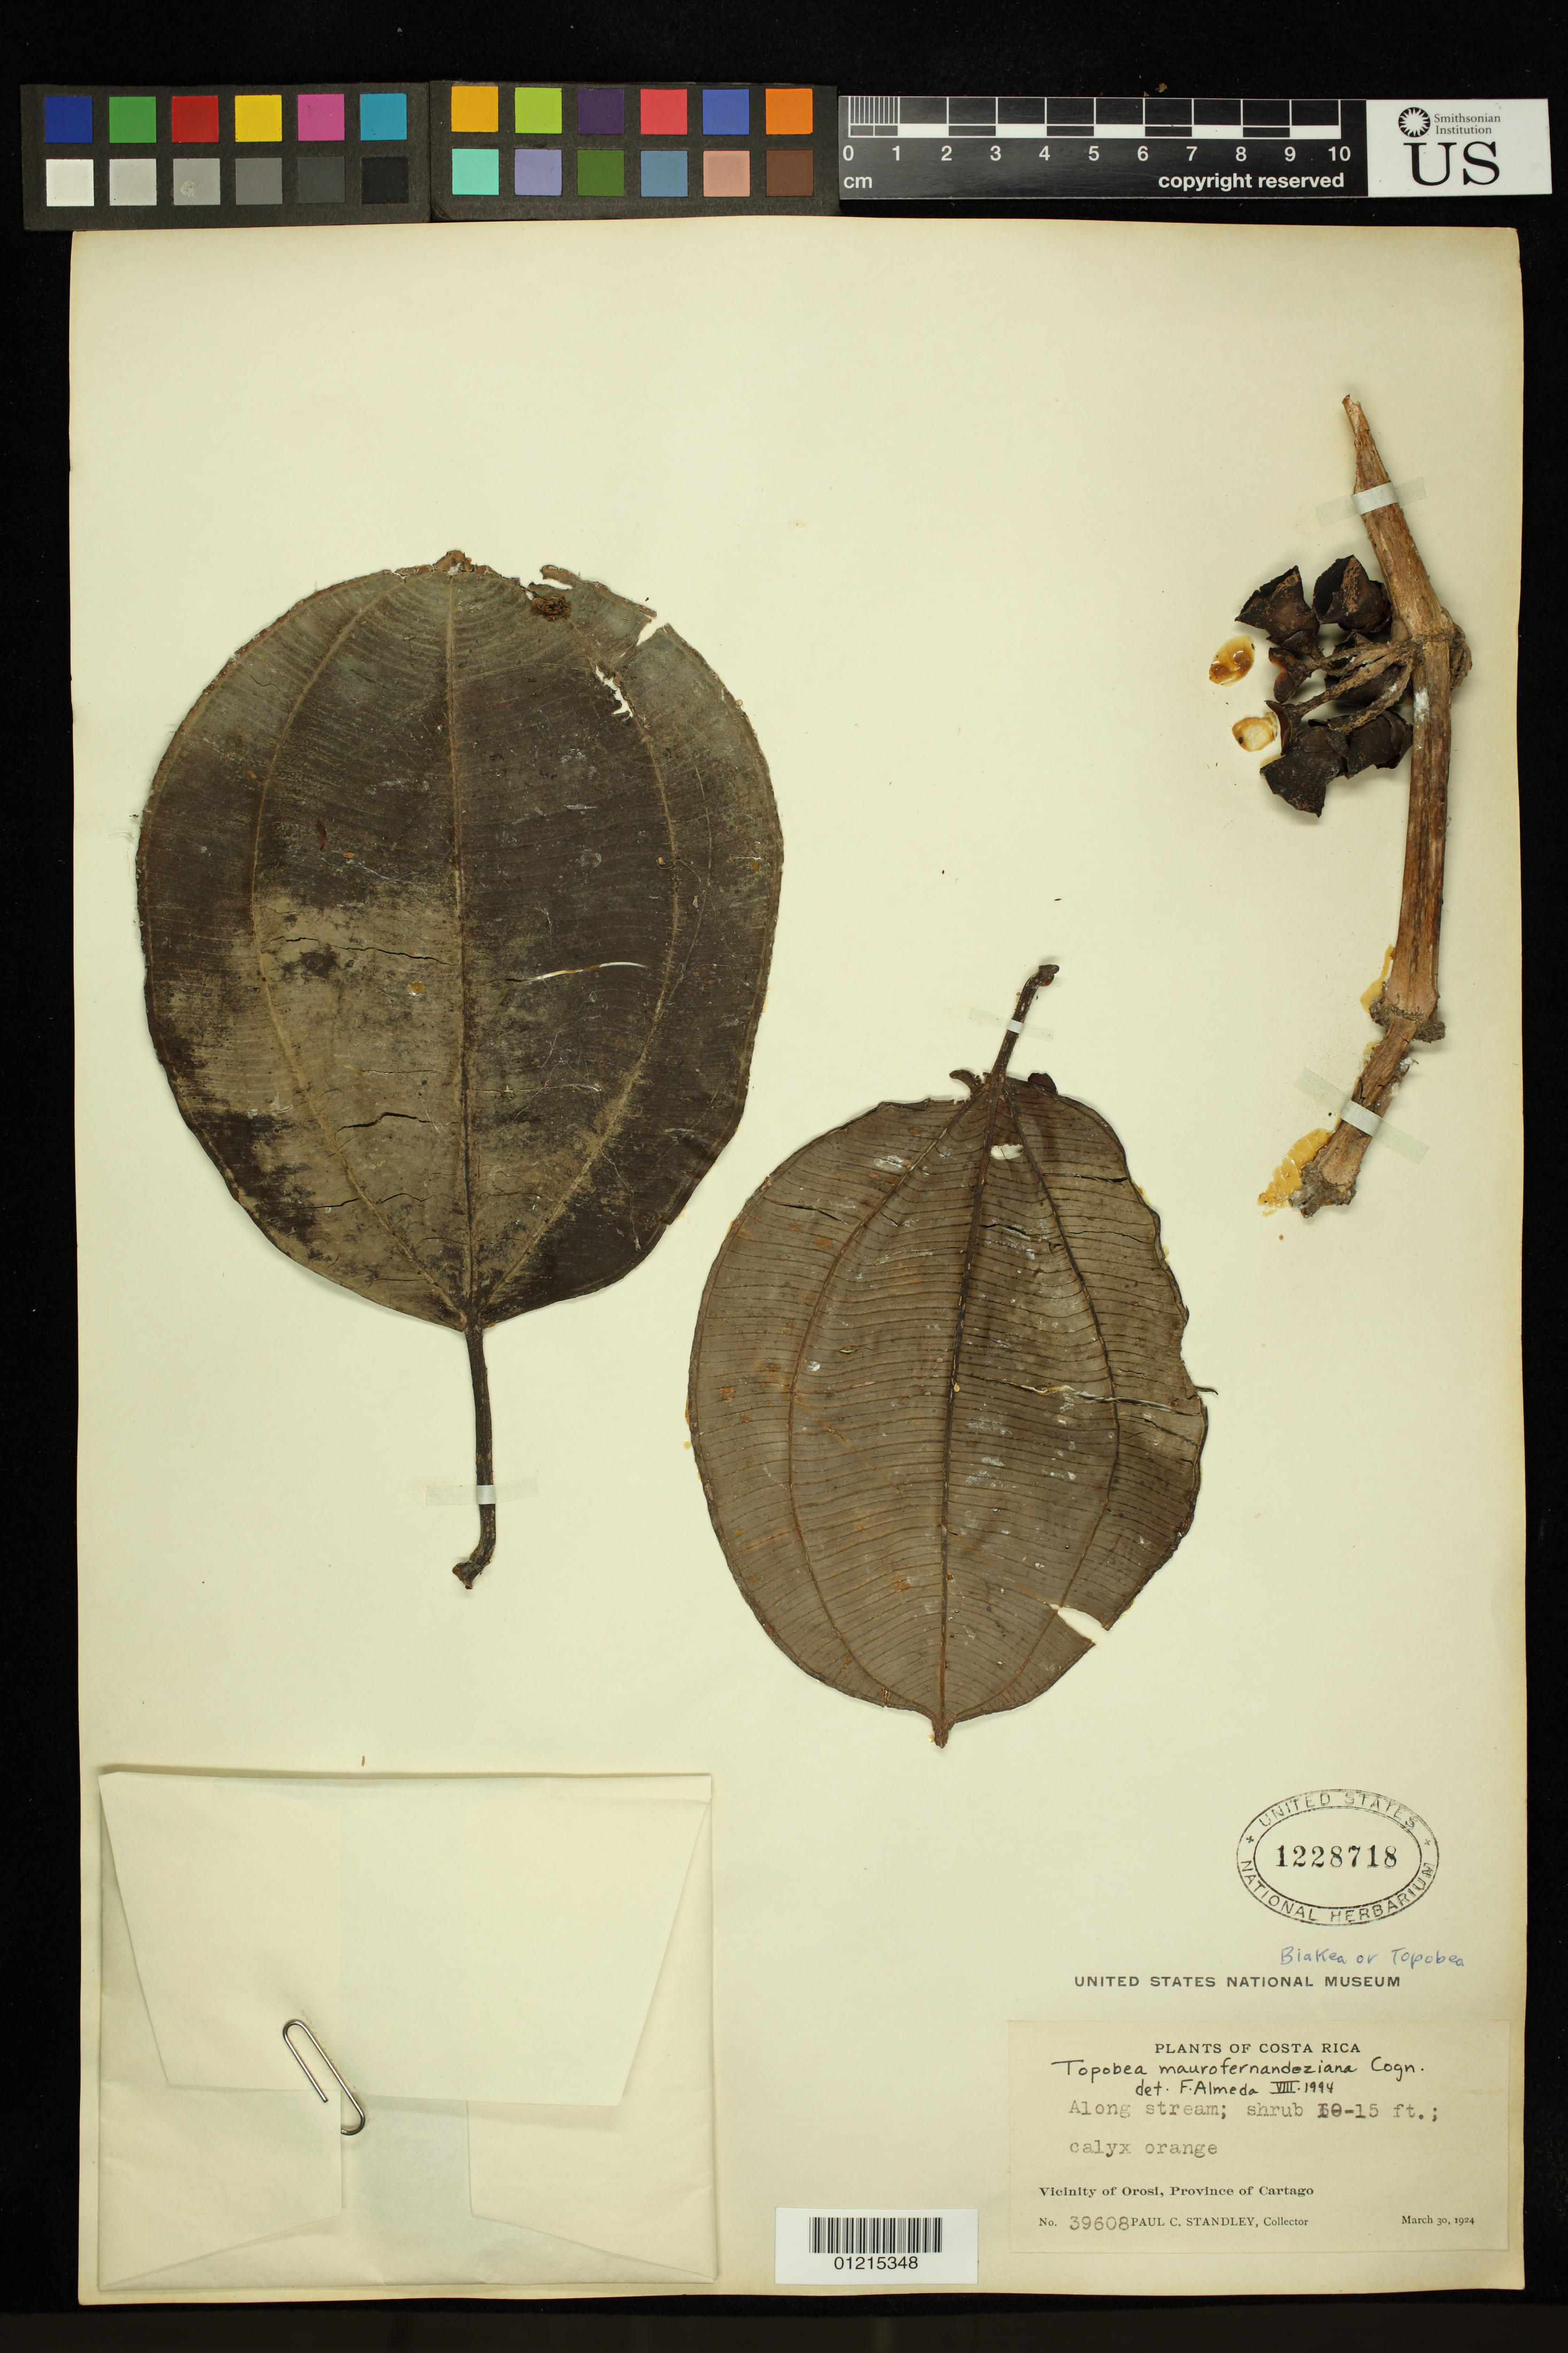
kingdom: Plantae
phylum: Tracheophyta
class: Magnoliopsida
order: Myrtales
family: Melastomataceae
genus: Topobea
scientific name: Topobea maurofernandeziana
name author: Cogn.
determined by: Almeda, F.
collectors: P. C. Standley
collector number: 39608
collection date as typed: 30 Mar 1924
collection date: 1924-03-30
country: Costa Rica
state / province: Cartago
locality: Vicinity of Orosi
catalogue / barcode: US 1228718